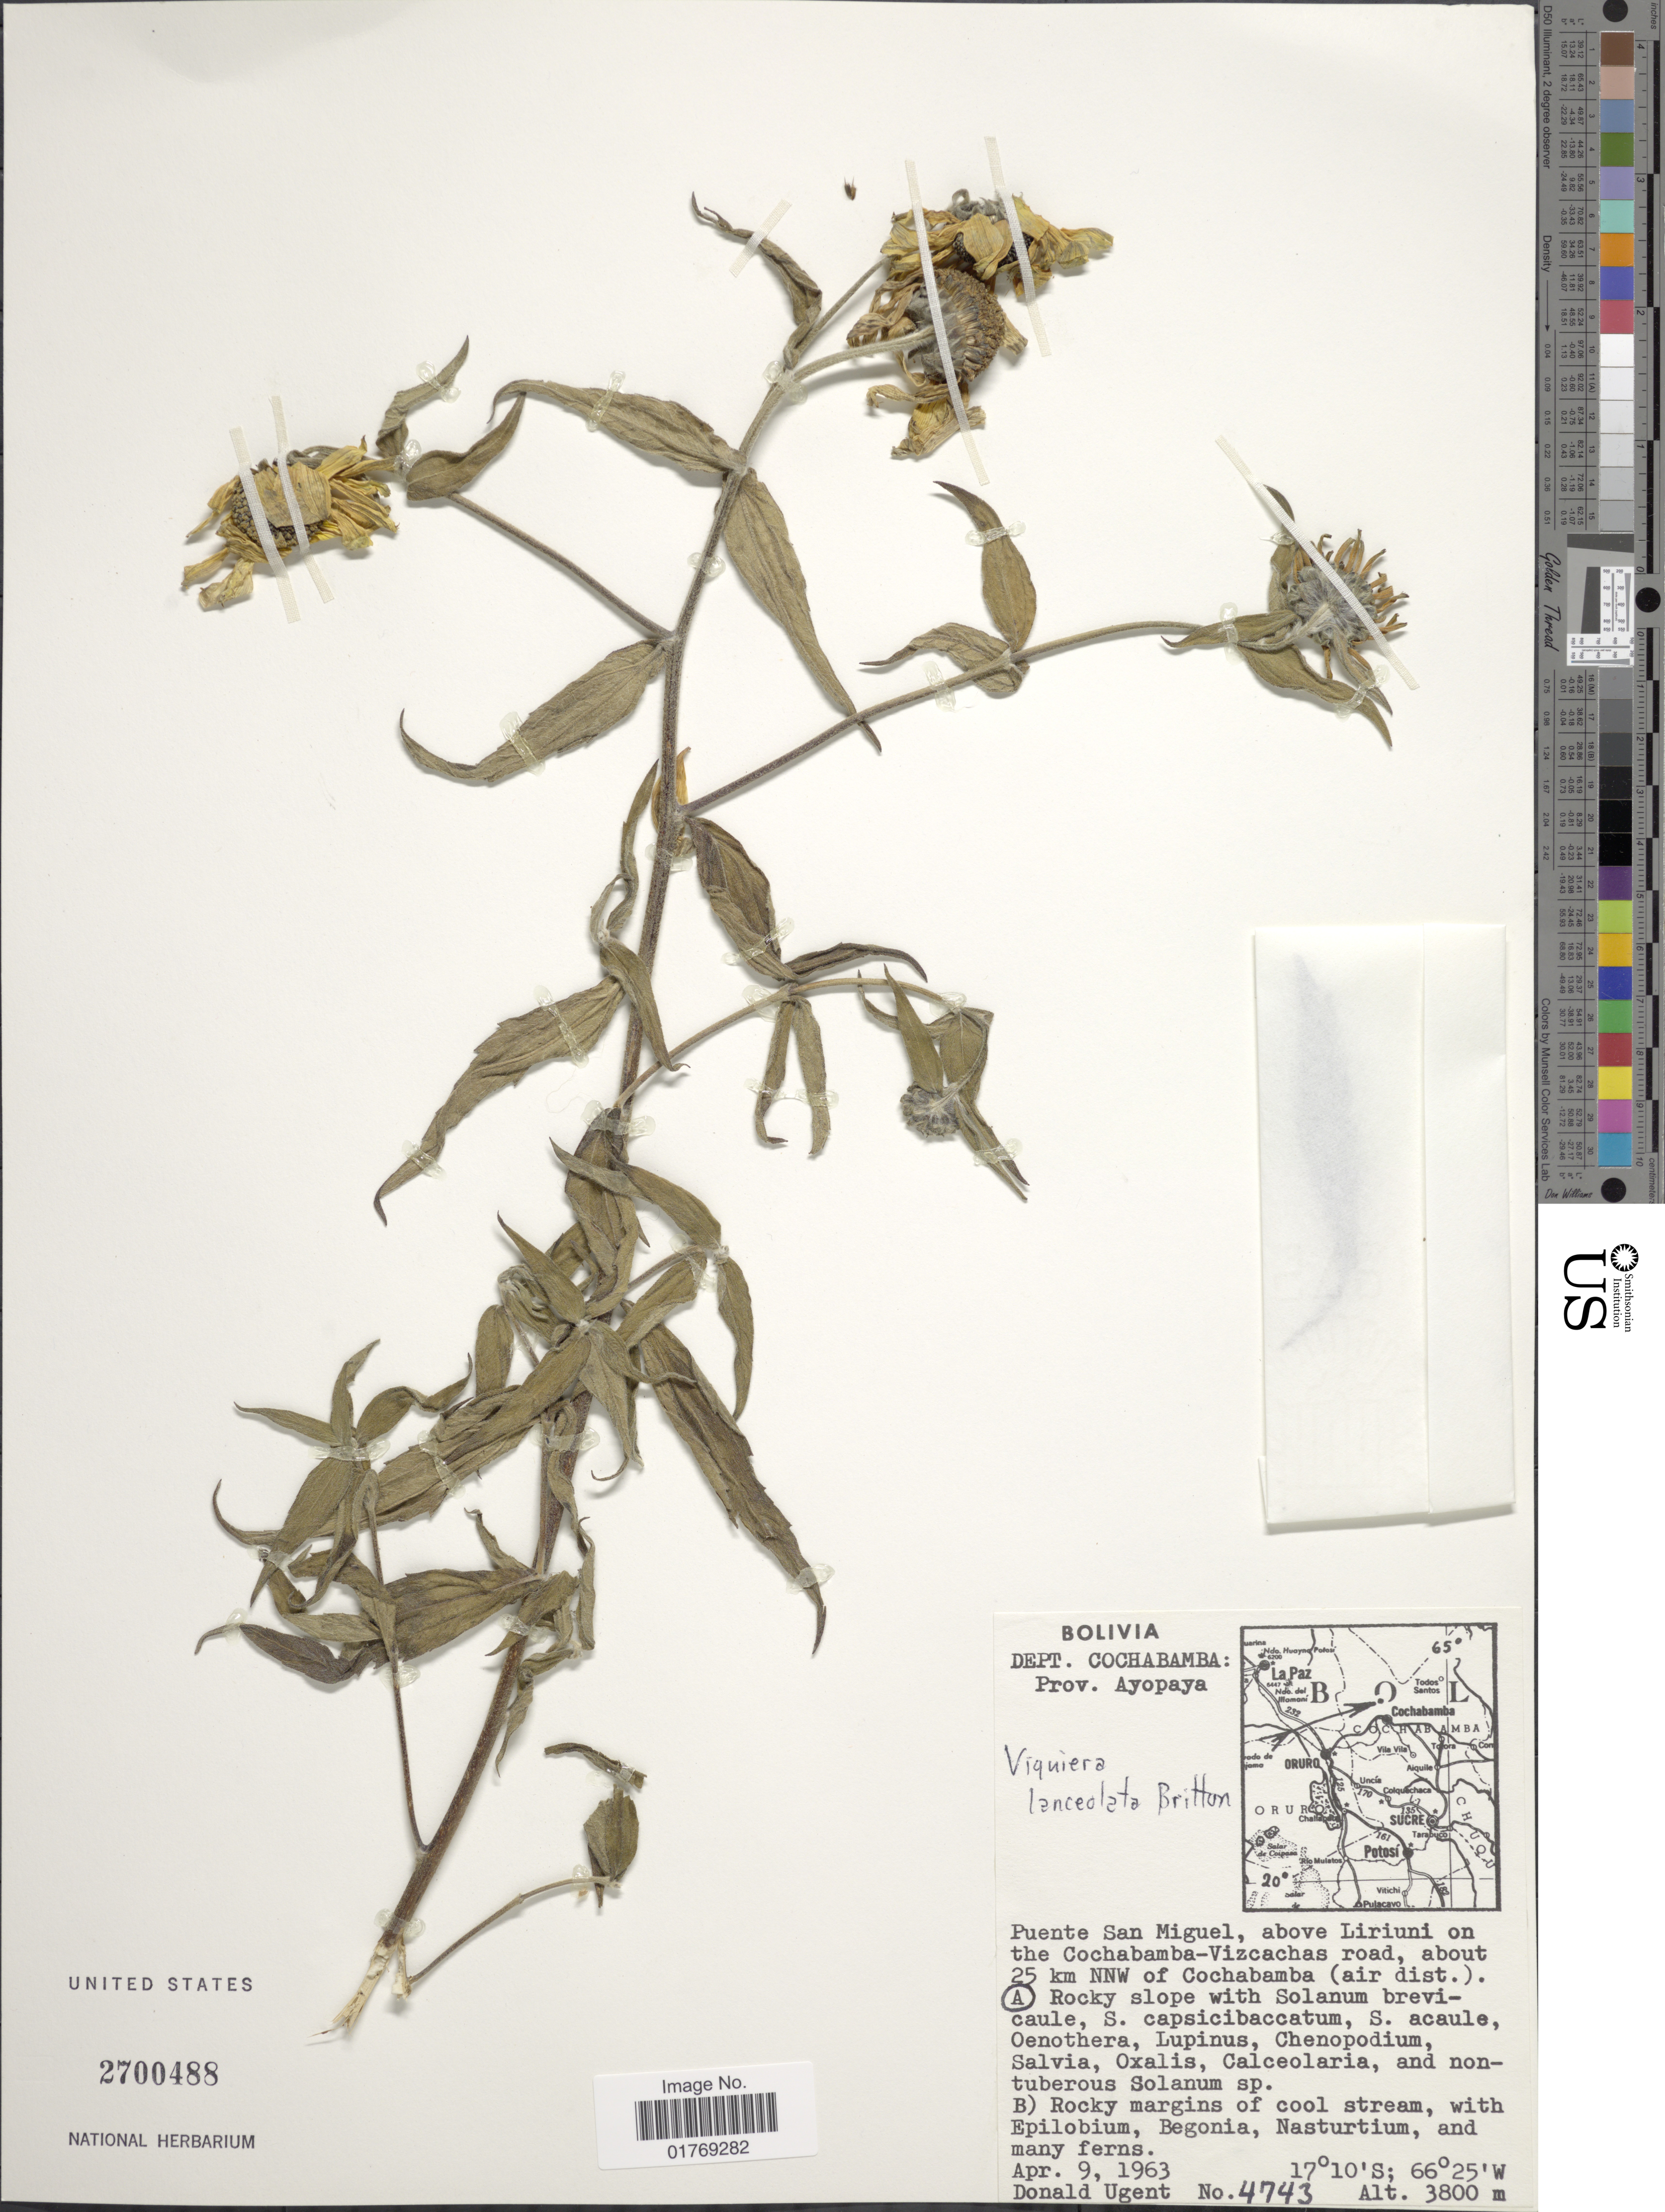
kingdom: Plantae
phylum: Tracheophyta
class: Magnoliopsida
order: Asterales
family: Asteraceae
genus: Viguiera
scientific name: Viguiera sp.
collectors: D. Ugent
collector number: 4743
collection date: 1963-04-09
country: Bolivia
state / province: Cochabamba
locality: Dept. Cochabamba: Prov. Ayopapa. Puente San Miguel, above Liriuni on the Cochabamba - Vizcachas road, about 25 km NNW of Cochabamba (air dist.)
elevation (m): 3800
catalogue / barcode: US 2700488